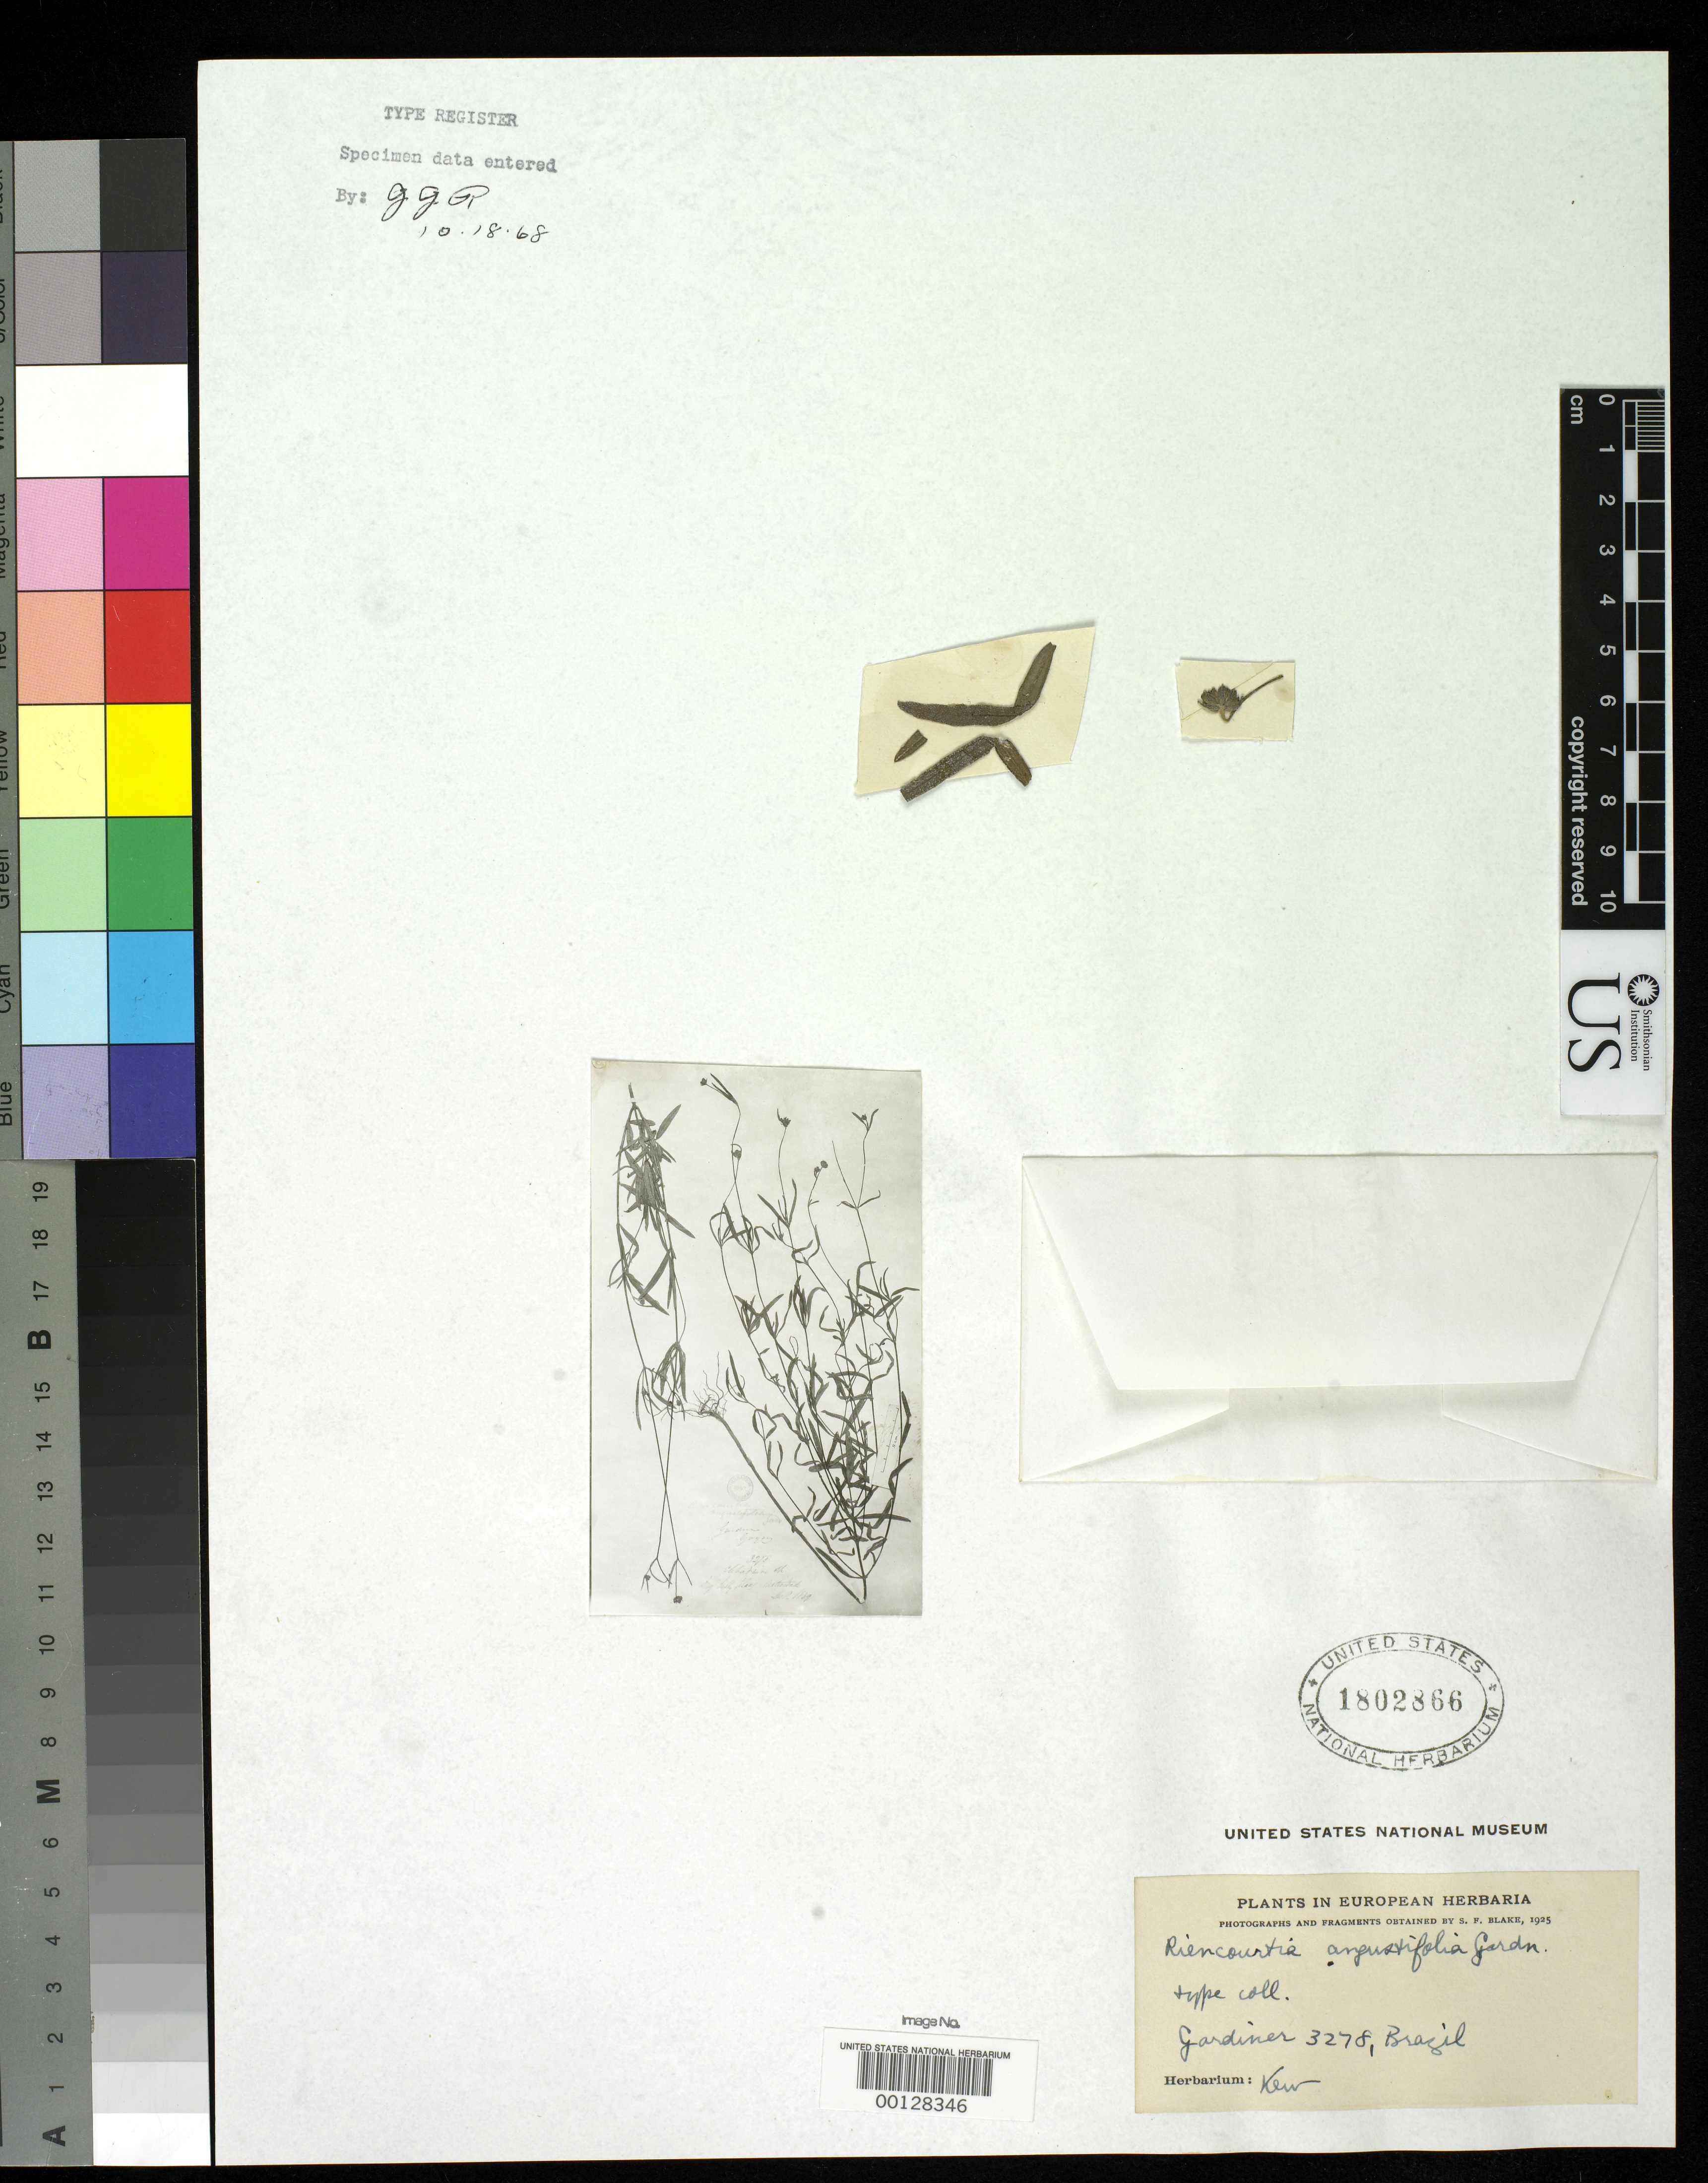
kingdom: Plantae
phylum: Tracheophyta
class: Magnoliopsida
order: Asterales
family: Asteraceae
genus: Riencourtia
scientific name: Riencourtia angustifolia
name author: Gardner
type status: Type Fragment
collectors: G. Gardner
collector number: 3278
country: Brazil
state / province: Minas Gerais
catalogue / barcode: US 1802866